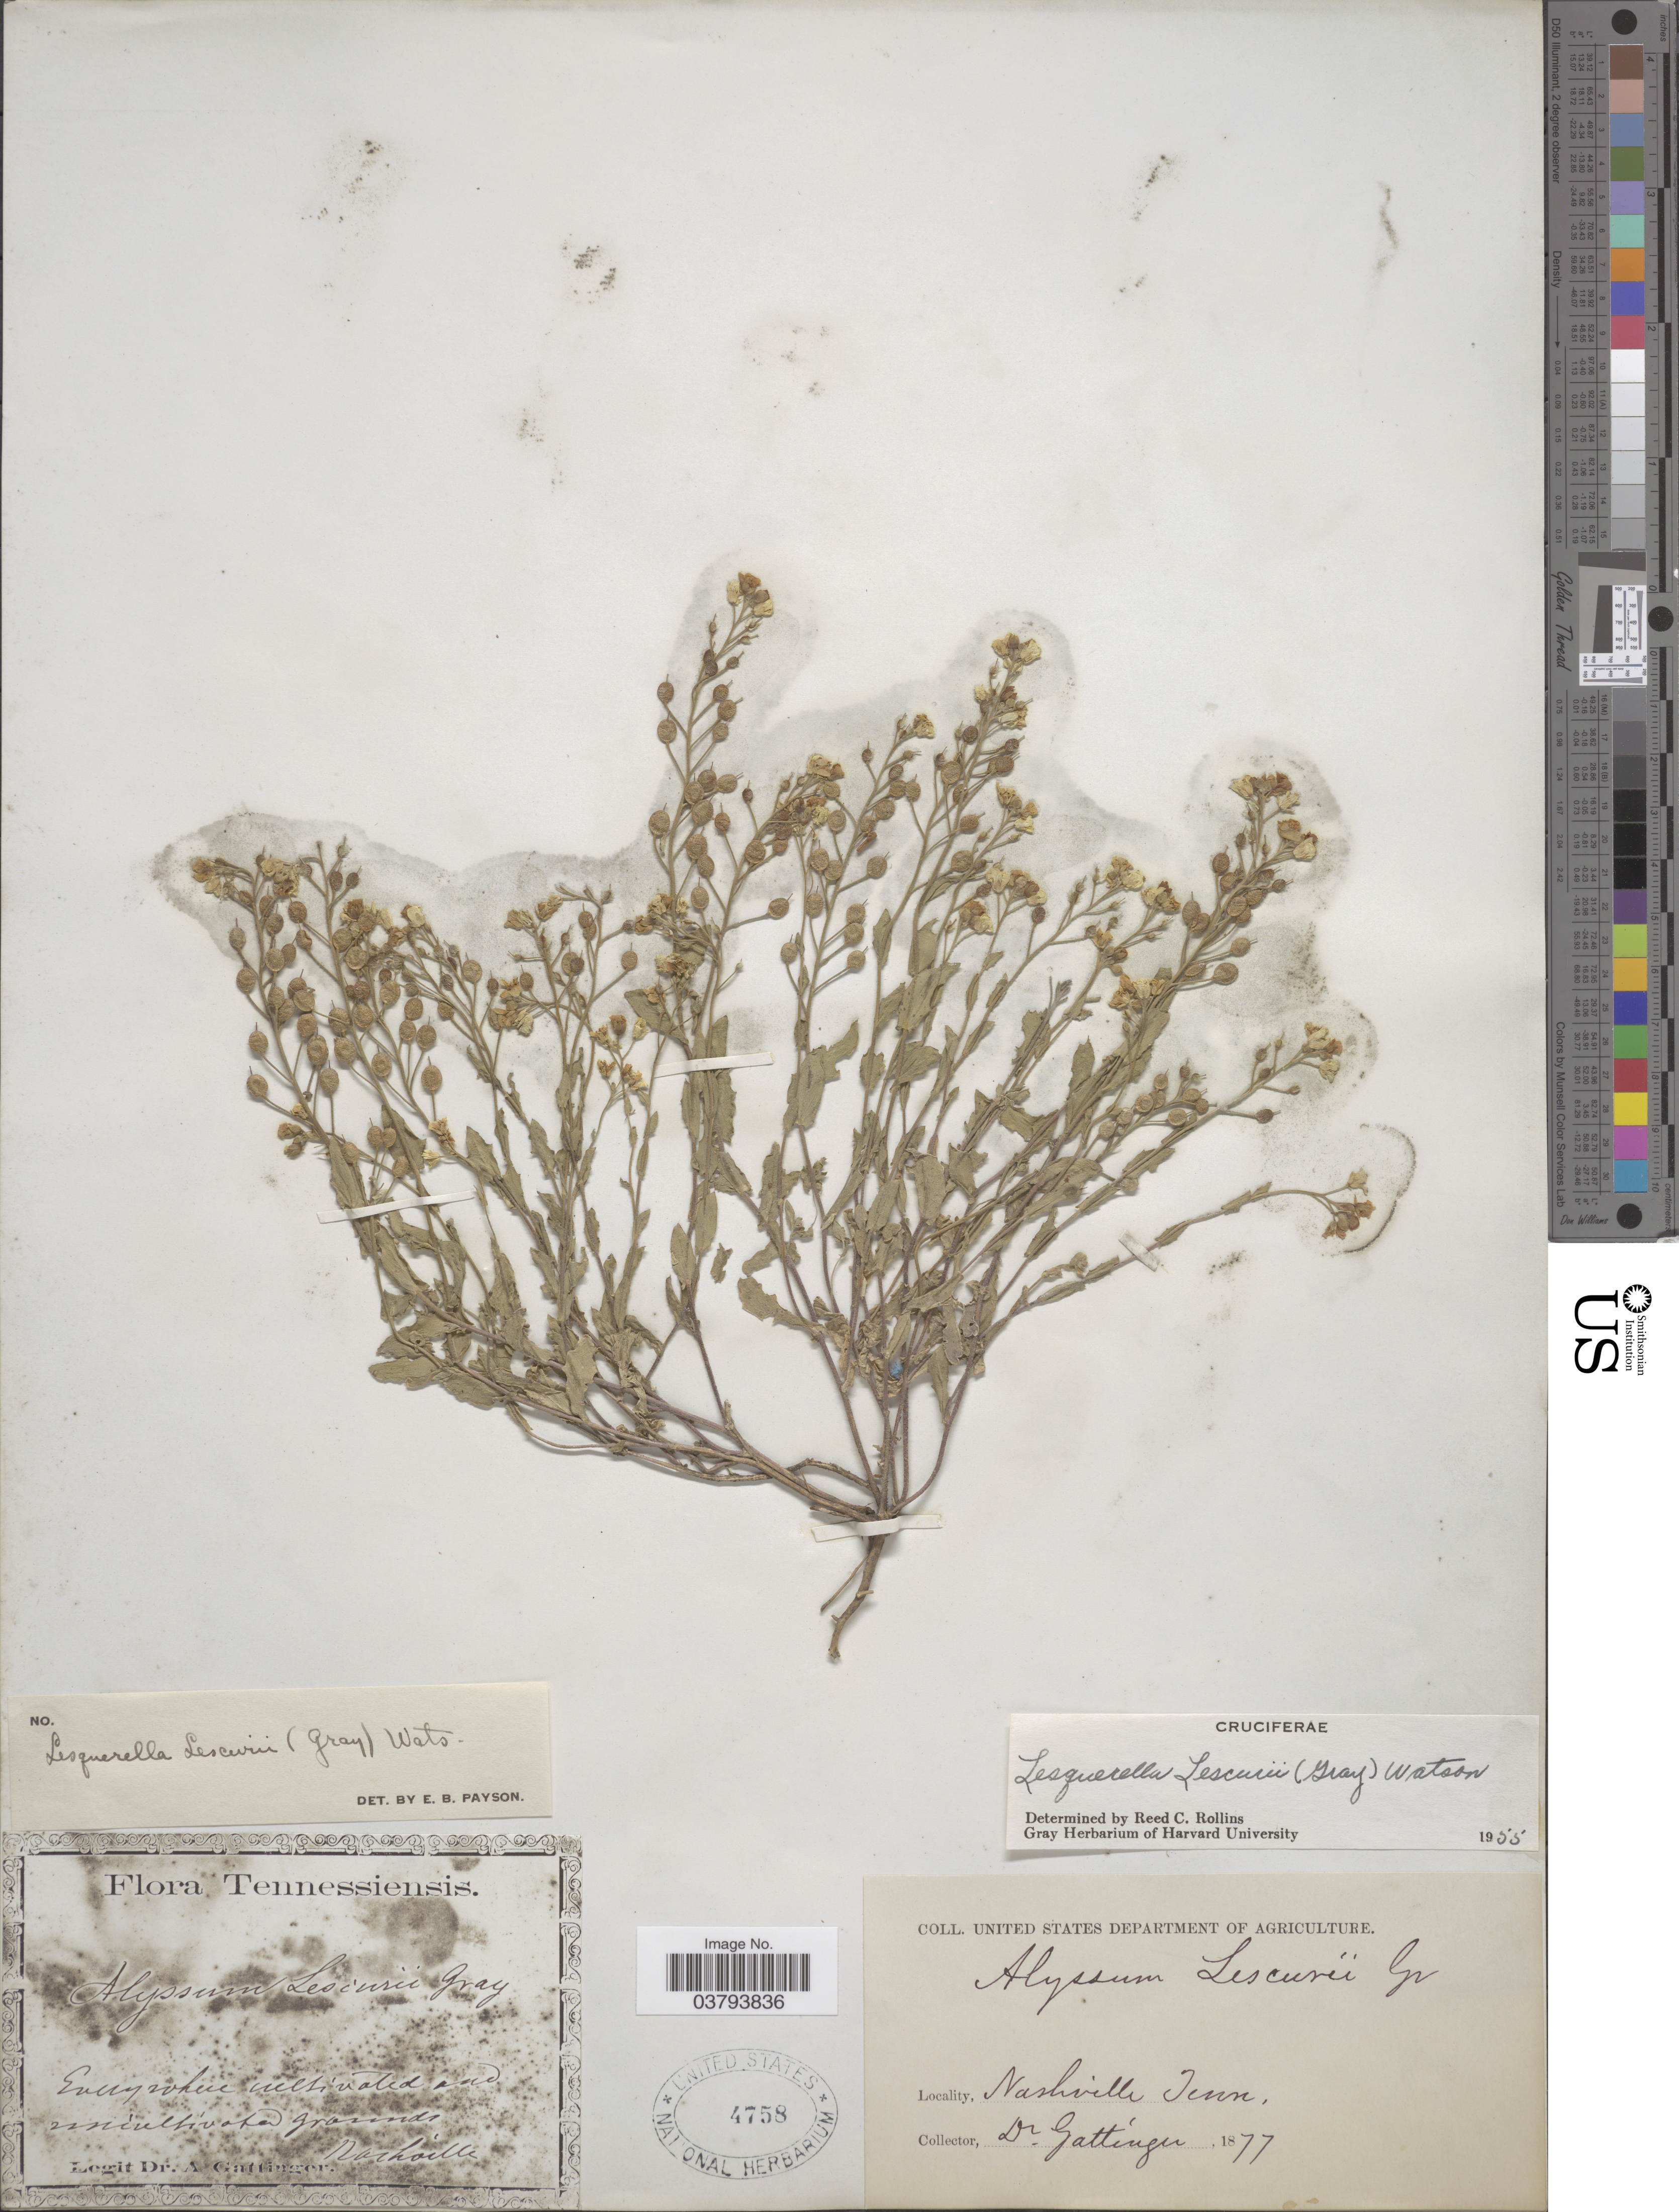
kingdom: Plantae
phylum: Tracheophyta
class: Magnoliopsida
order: Brassicales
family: Brassicaceae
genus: Lesquerella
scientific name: Lesquerella lescurii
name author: (A. Gray) S. Watson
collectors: A. Gattinger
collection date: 1877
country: United States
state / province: Tennessee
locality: Nashville Tenn.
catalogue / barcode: US 4758